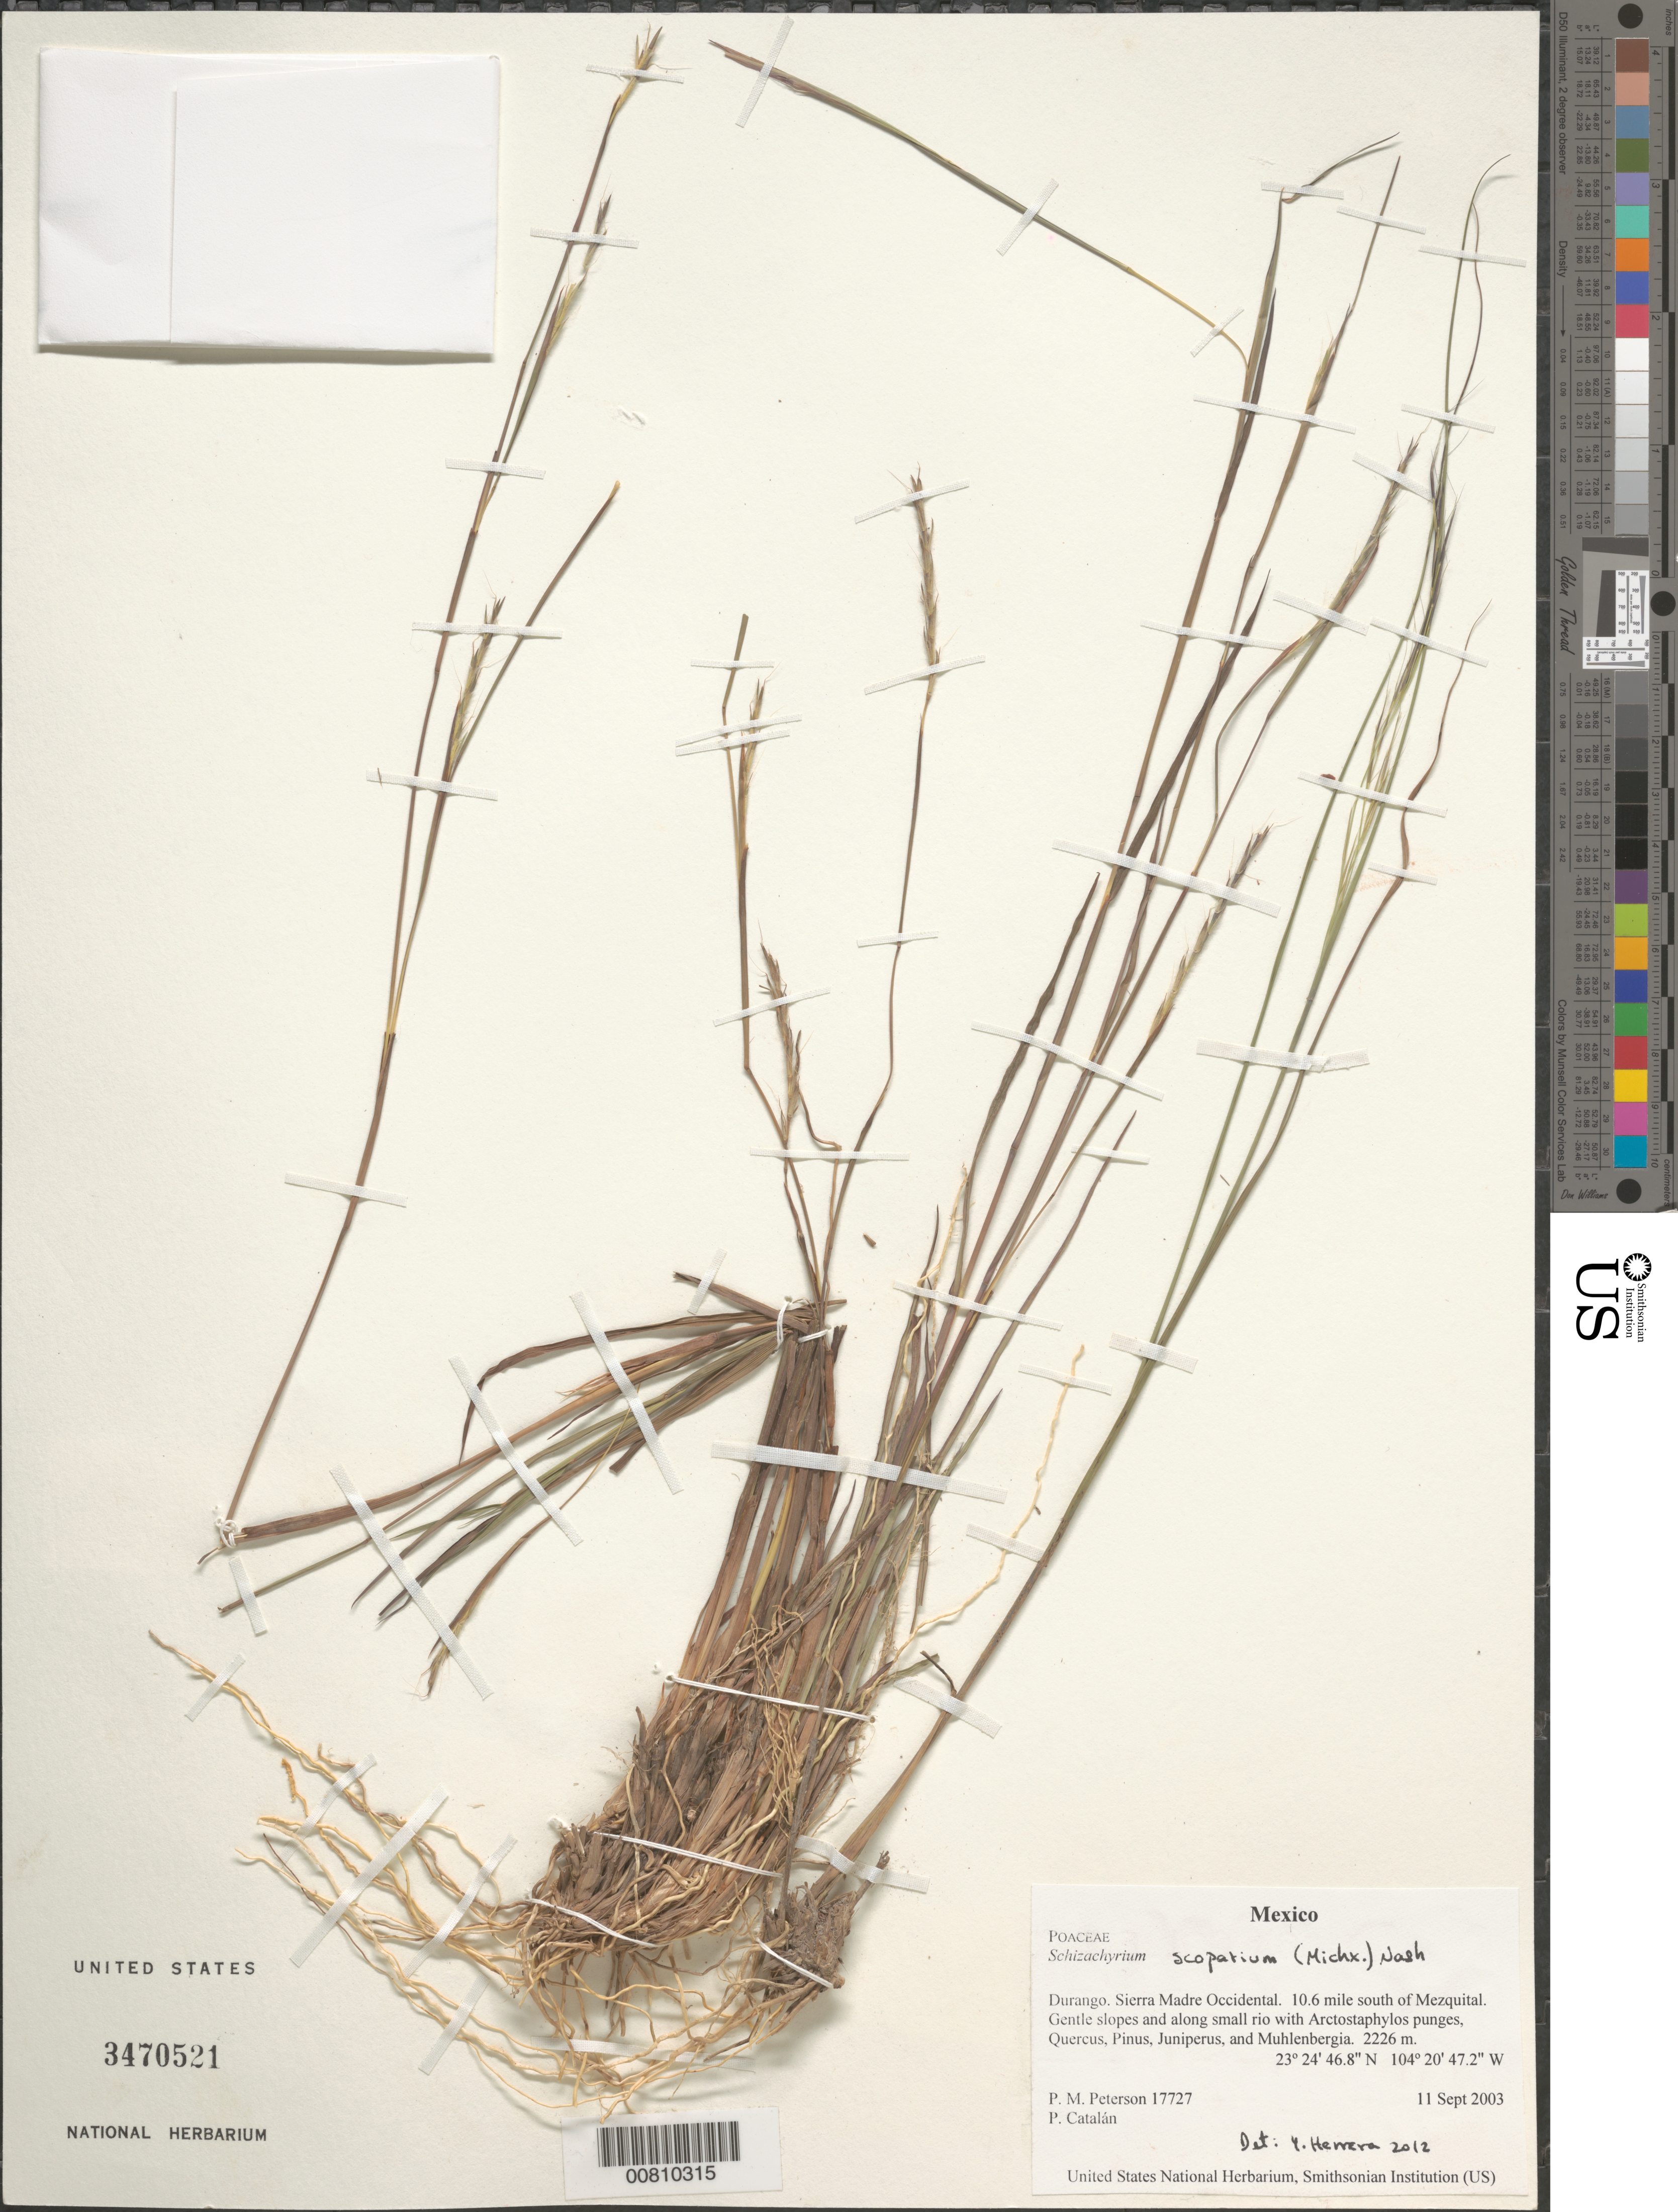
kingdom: Plantae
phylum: Tracheophyta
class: Liliopsida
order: Poales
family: Poaceae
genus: Schizachyrium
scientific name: Schizachyrium scoparium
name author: (Michx.) Nash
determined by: Herrera Arrieta, Y., (CIIDIR), Instituto Politecnico Nacional (MEXICO)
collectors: P. M. Peterson & F. Sánchez Alvarado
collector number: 17727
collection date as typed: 11 Sep 2003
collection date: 2003-09-11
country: Mexico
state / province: Durango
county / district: Sierra Madre Occidental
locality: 10.6 mile south of Mezquital. Gentle slopes and along small rio with Arctostaphylos punges, Quercus, Pinus, Juniperus, and Muhlenbergia.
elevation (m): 2226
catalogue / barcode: US 3470521